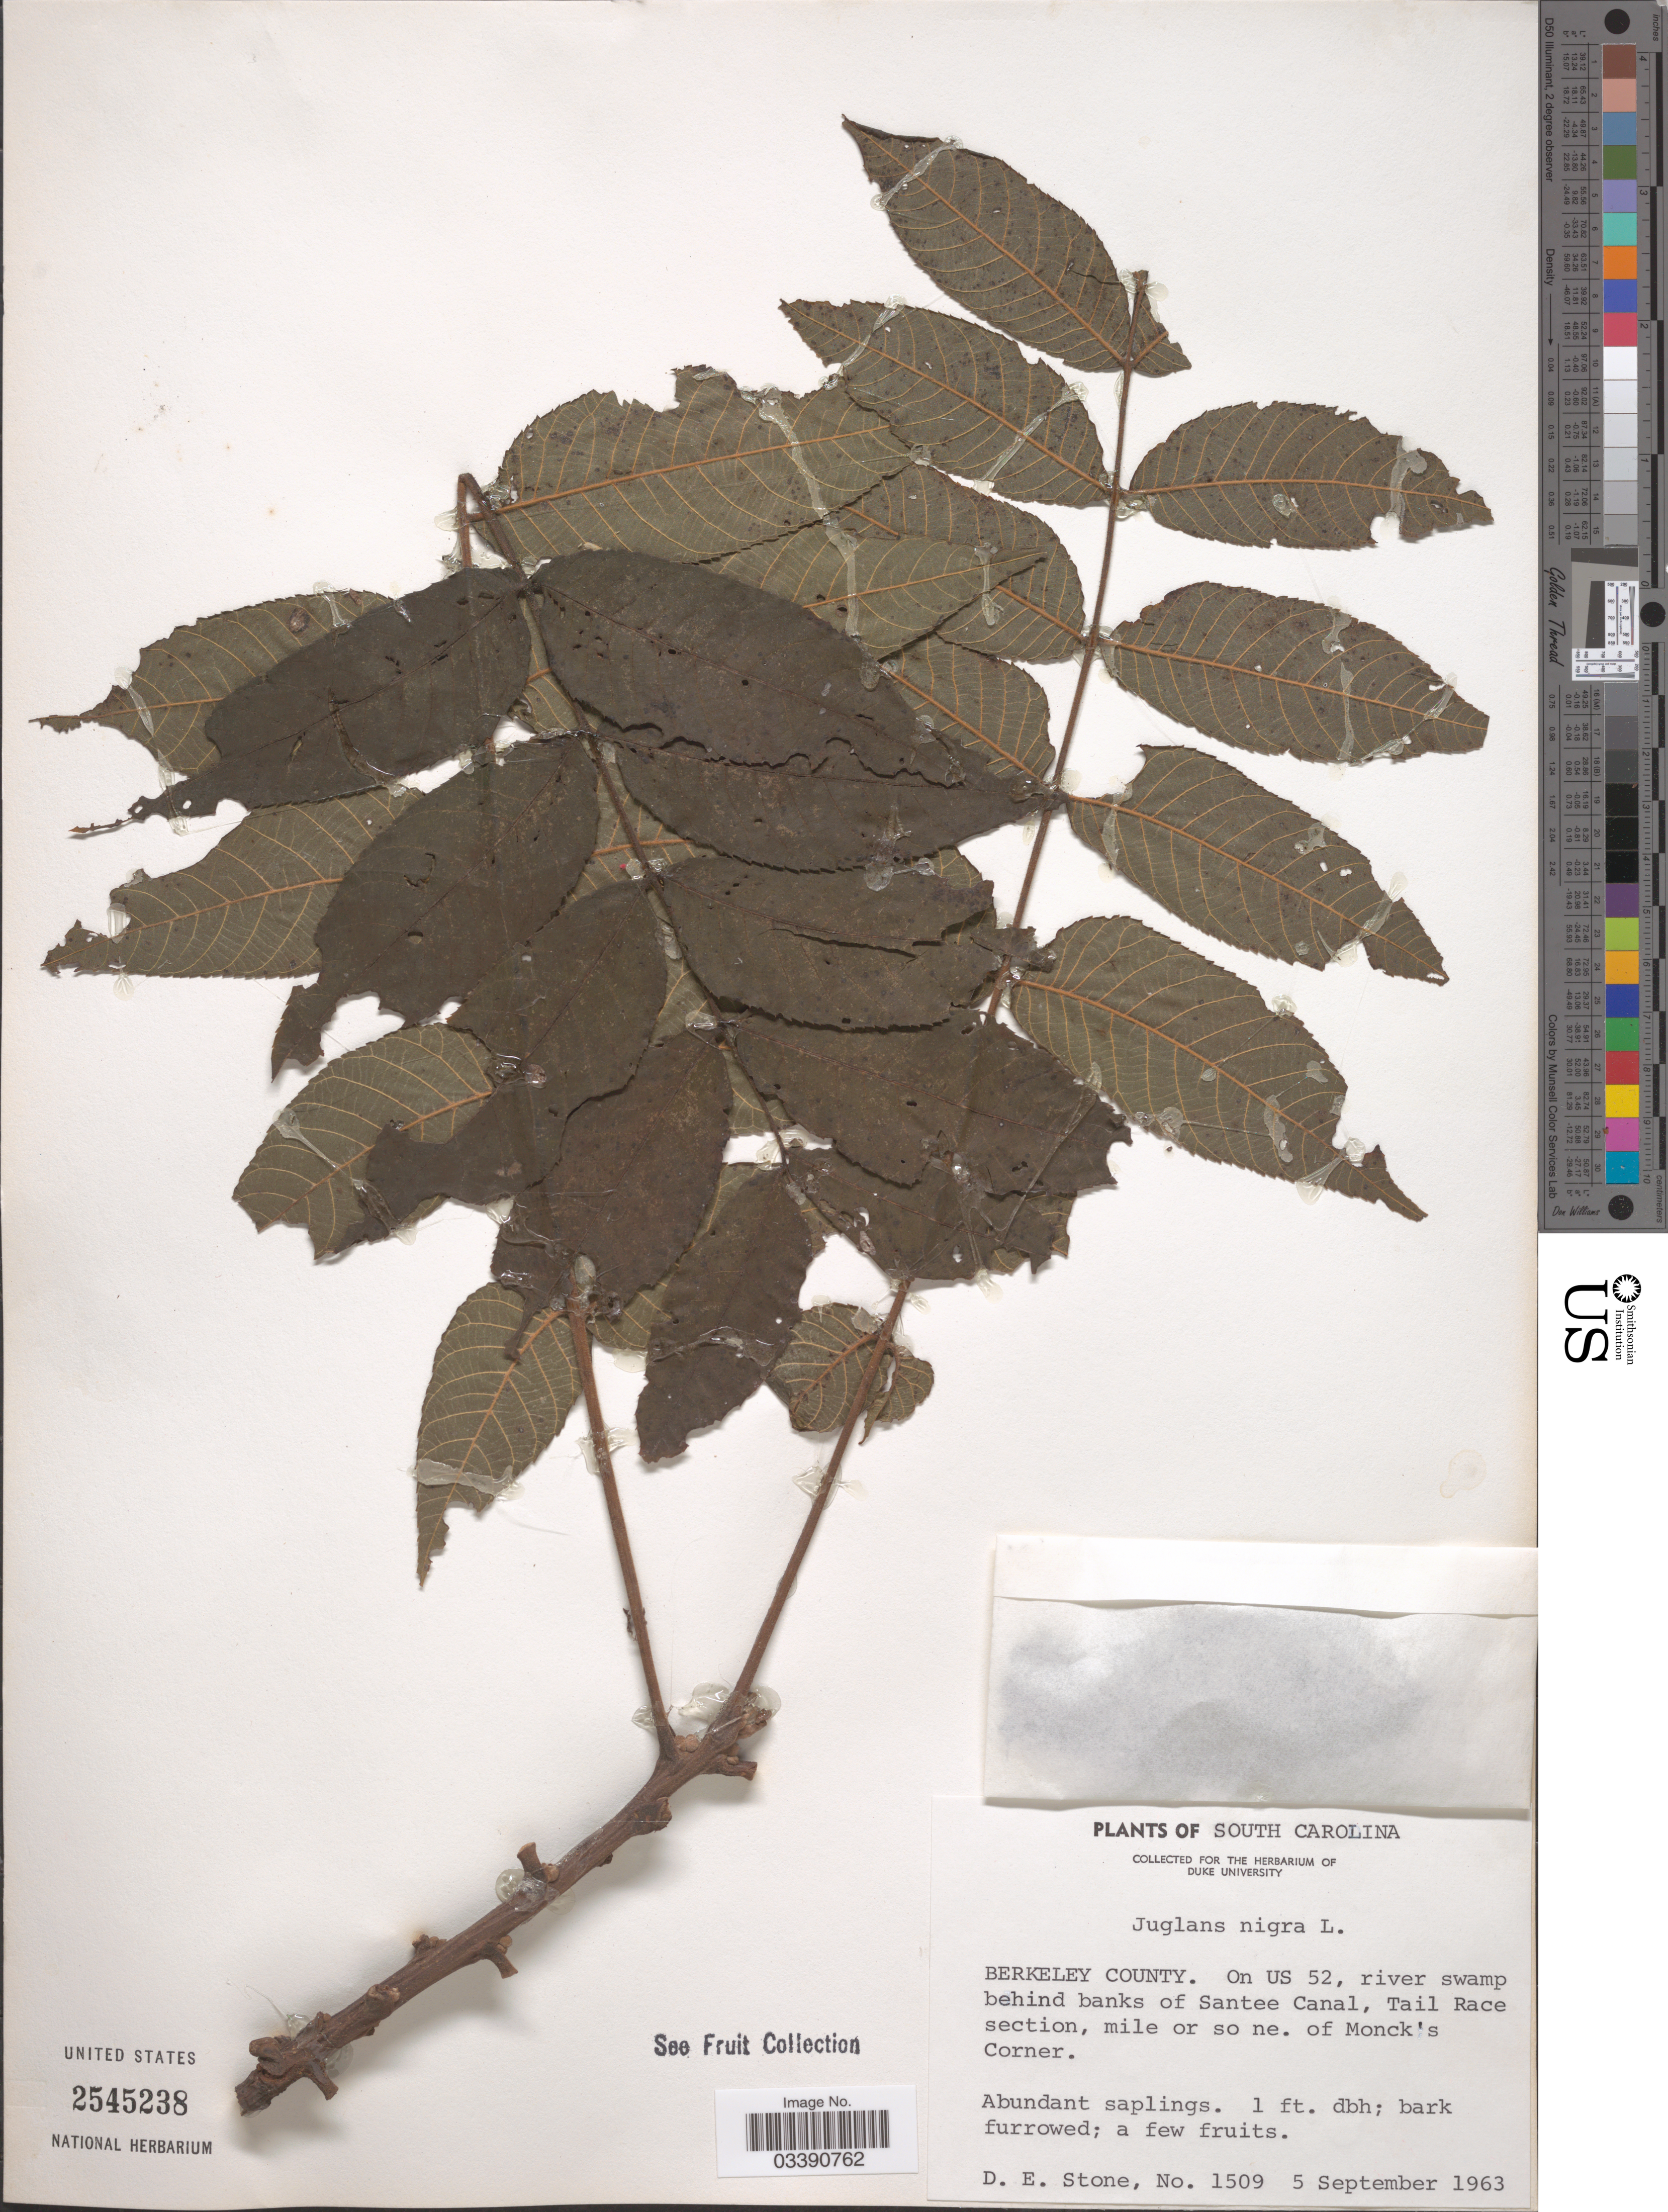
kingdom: Plantae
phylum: Tracheophyta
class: Magnoliopsida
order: Fagales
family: Juglandaceae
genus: Juglans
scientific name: Juglans nigra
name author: L.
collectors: D. E. Stone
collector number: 1509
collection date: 1963-09-05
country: United States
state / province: South Carolina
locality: Berkeley County. On US 52, river swamp behind banks of Santee Canal, Trail Race section, mile or so ne. of Monck's Corner.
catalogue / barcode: US 2545238